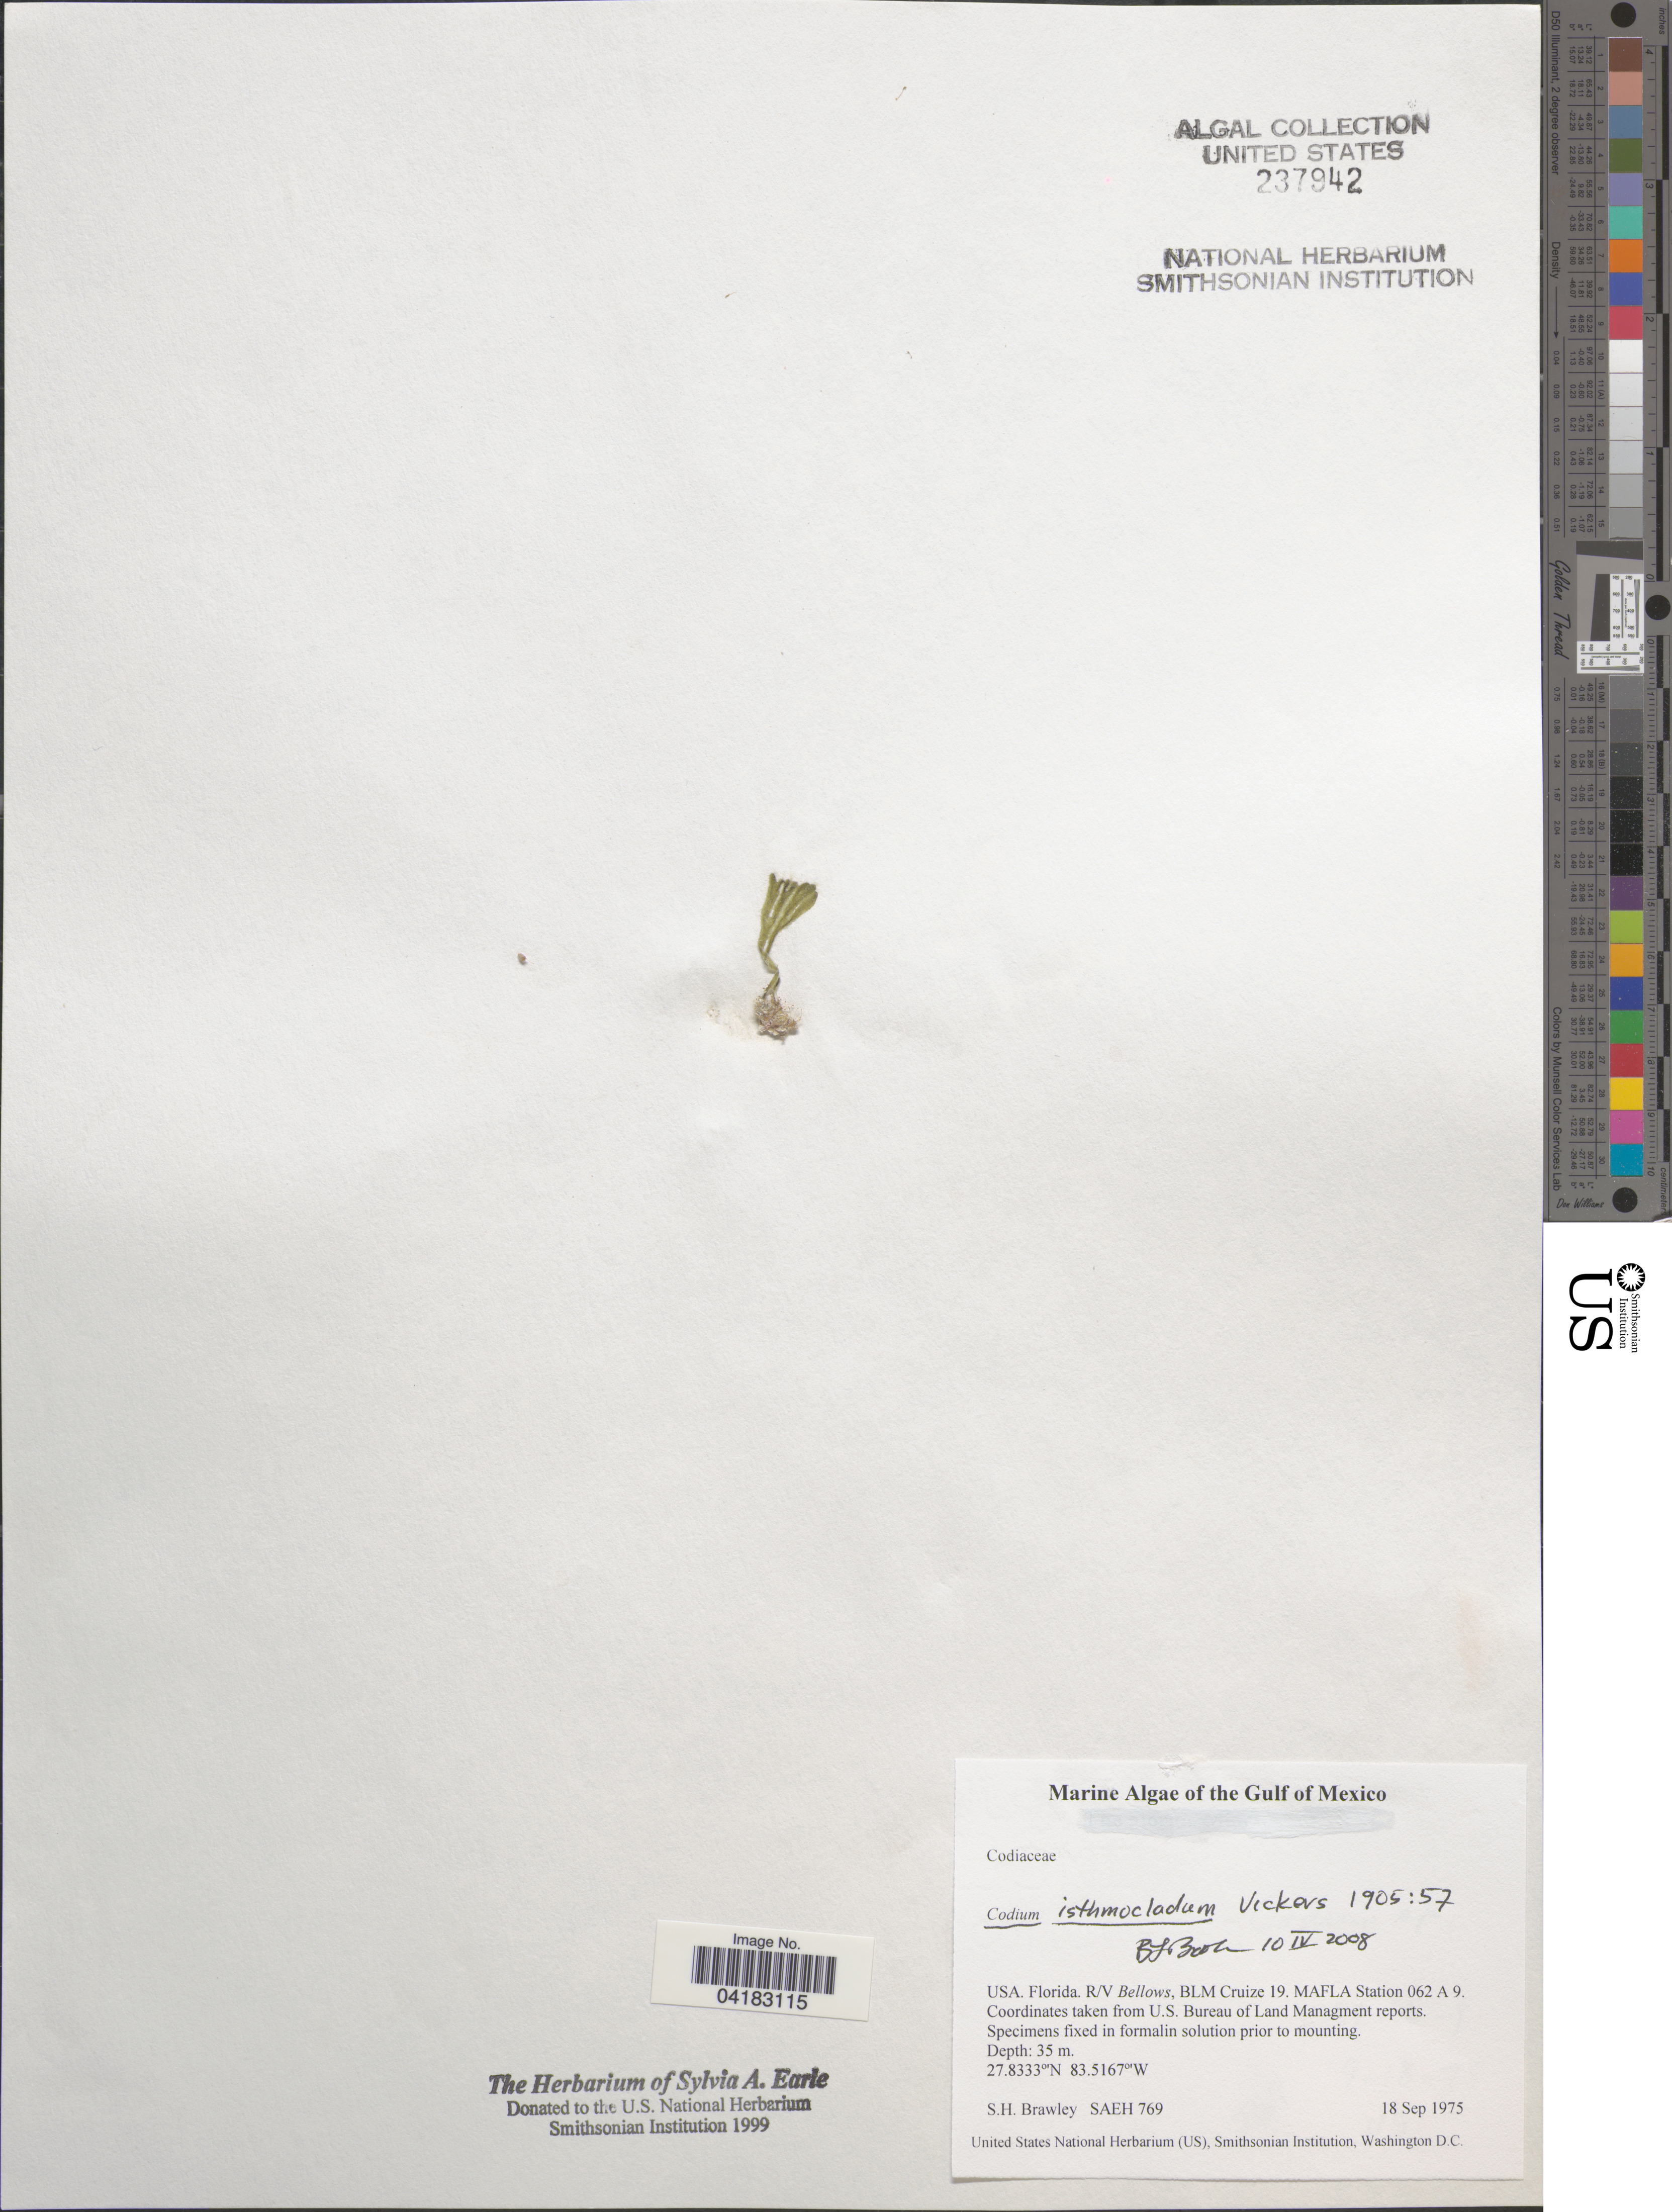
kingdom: Plantae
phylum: Chlorophyta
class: Ulvophyceae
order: Bryopsidales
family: Codiaceae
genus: Codium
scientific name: Codium isthmocladum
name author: Vickers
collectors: S. Brawley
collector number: SAEH769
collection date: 1975-09-18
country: United States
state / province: Florida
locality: Gulf of Mexico. R/V Bellows, BLM Cruize 19. MAFLA Station 062 A 9.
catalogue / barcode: US 237942